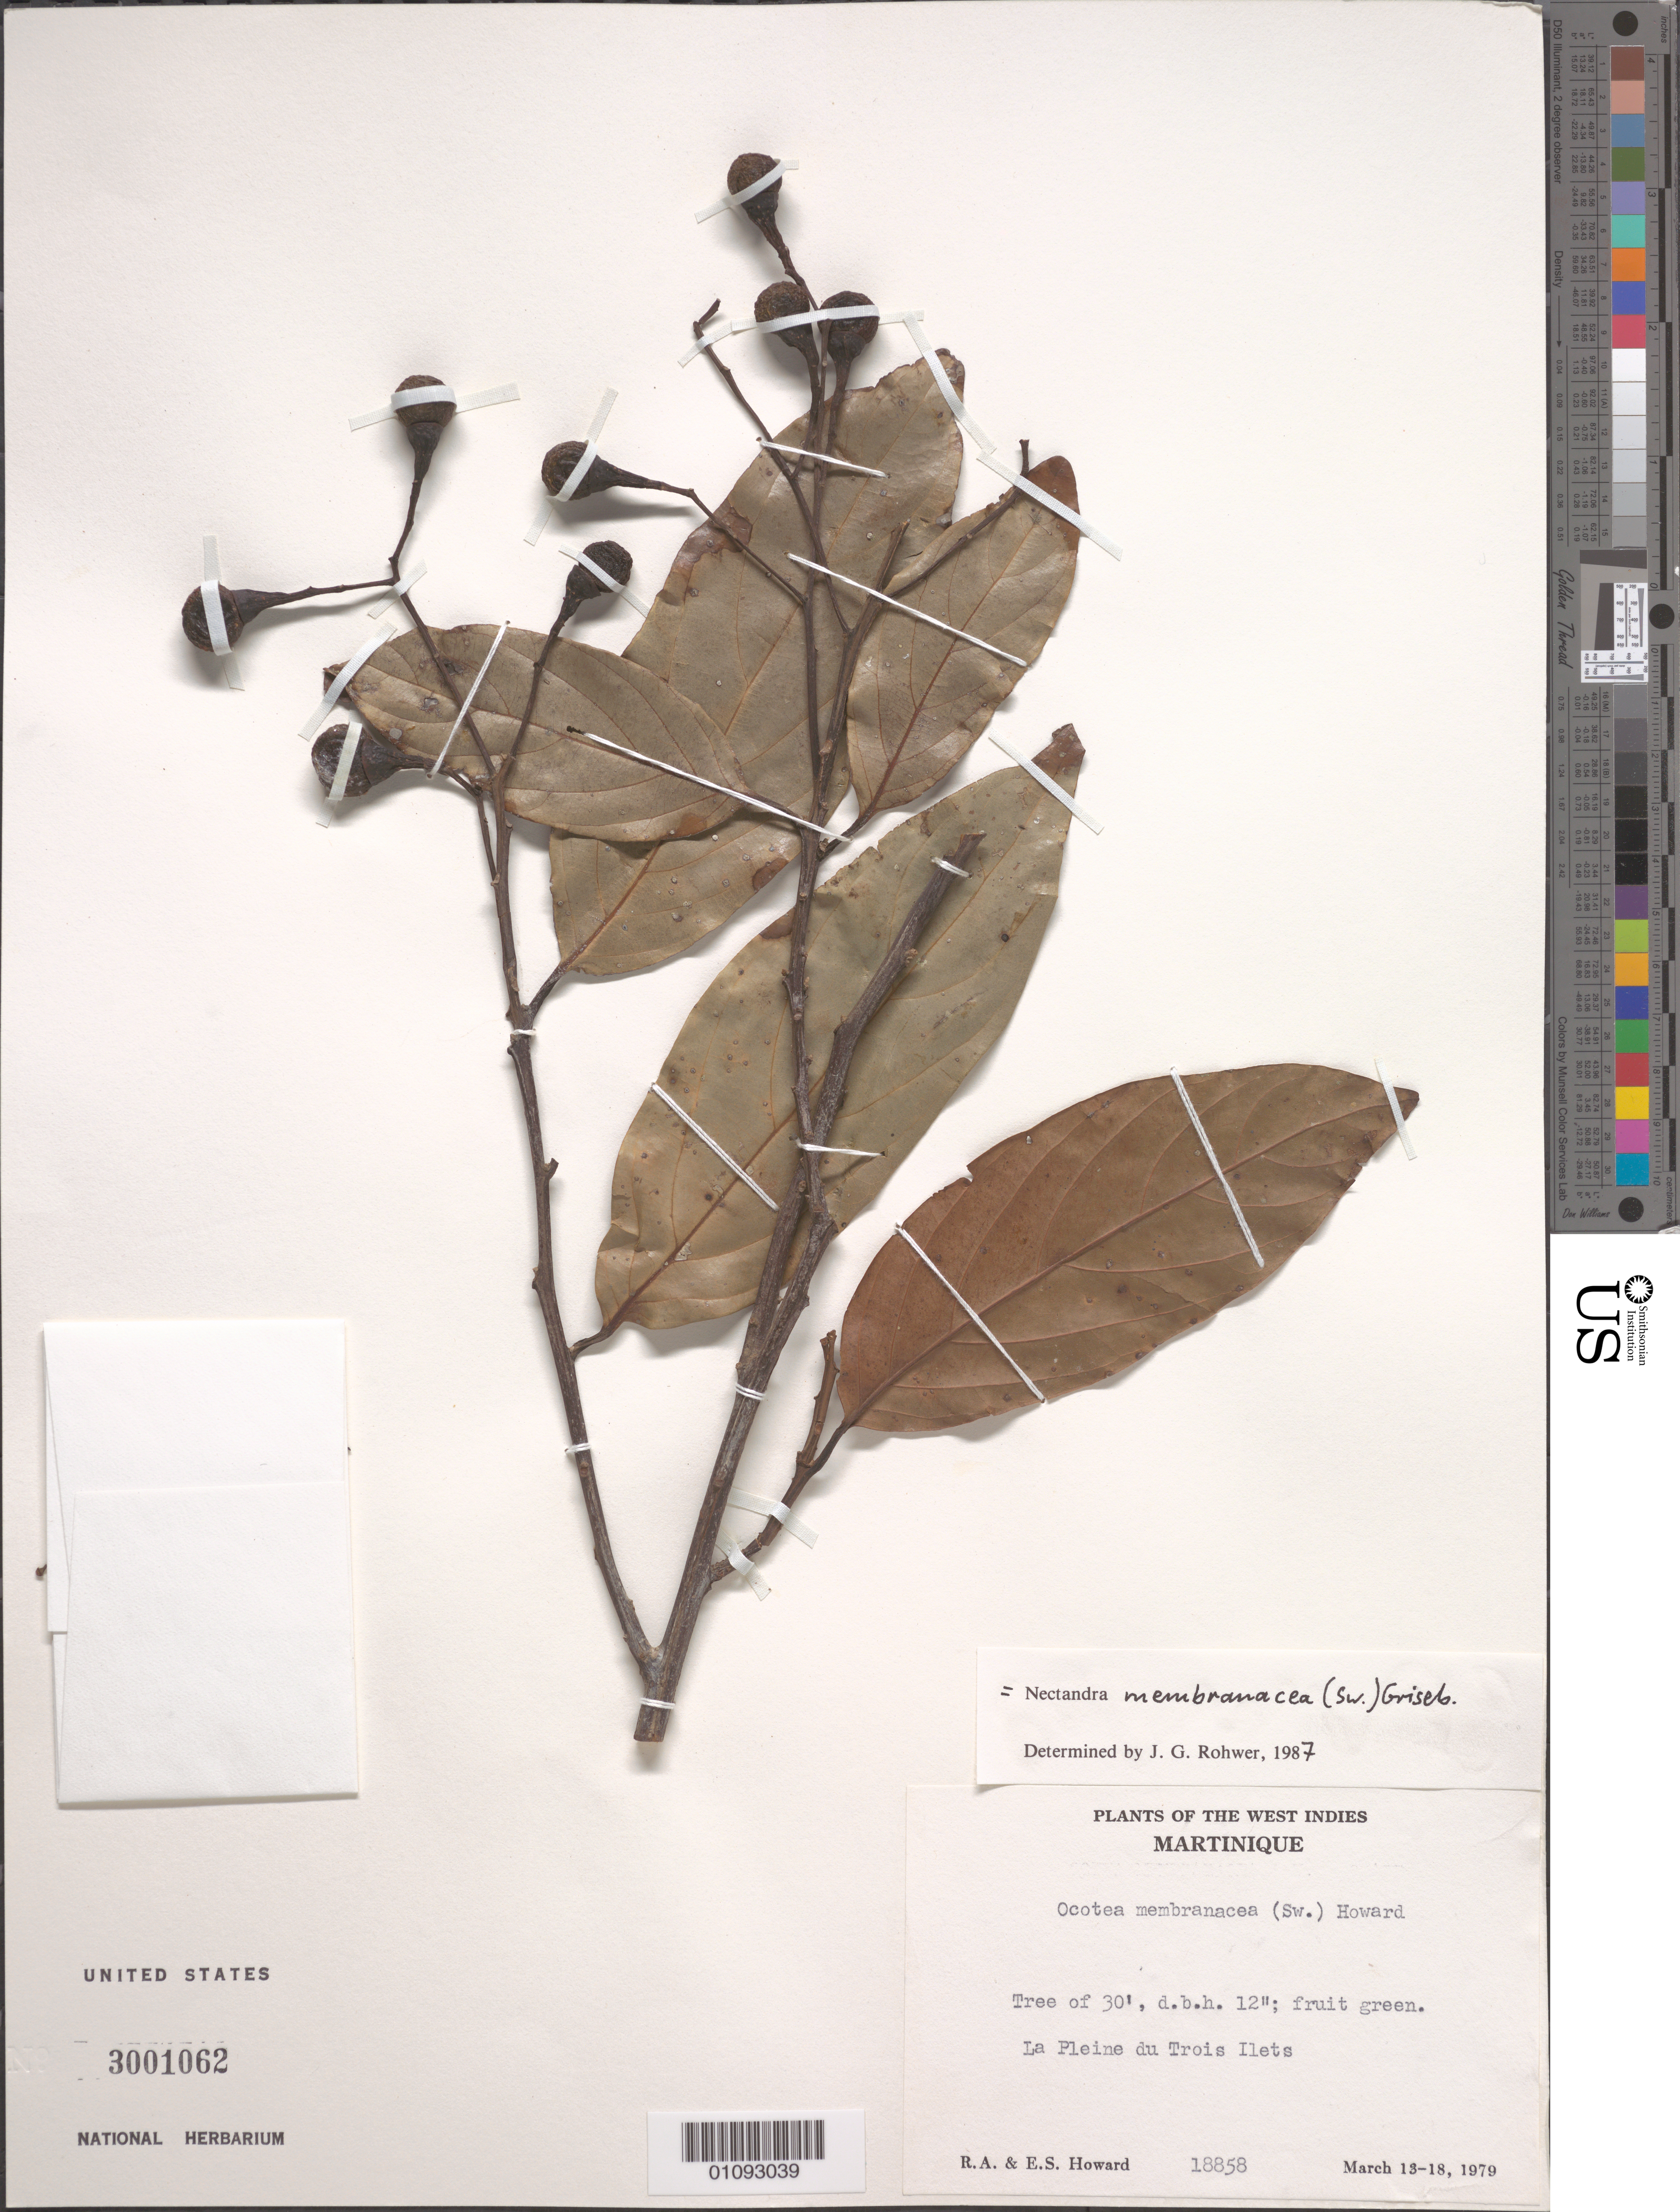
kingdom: Plantae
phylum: Tracheophyta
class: Magnoliopsida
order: Laurales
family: Lauraceae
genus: Nectandra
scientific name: Nectandra membranacea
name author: (Sw.) Griseb.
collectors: R. A. Howard & E. S. Howard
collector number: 18858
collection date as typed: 13 Mar 1979 to 18 Mar 1979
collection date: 1979-03-13/1979-03-18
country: Martinique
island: Martinique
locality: La Pleine du Trois Ilets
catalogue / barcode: US 3001062